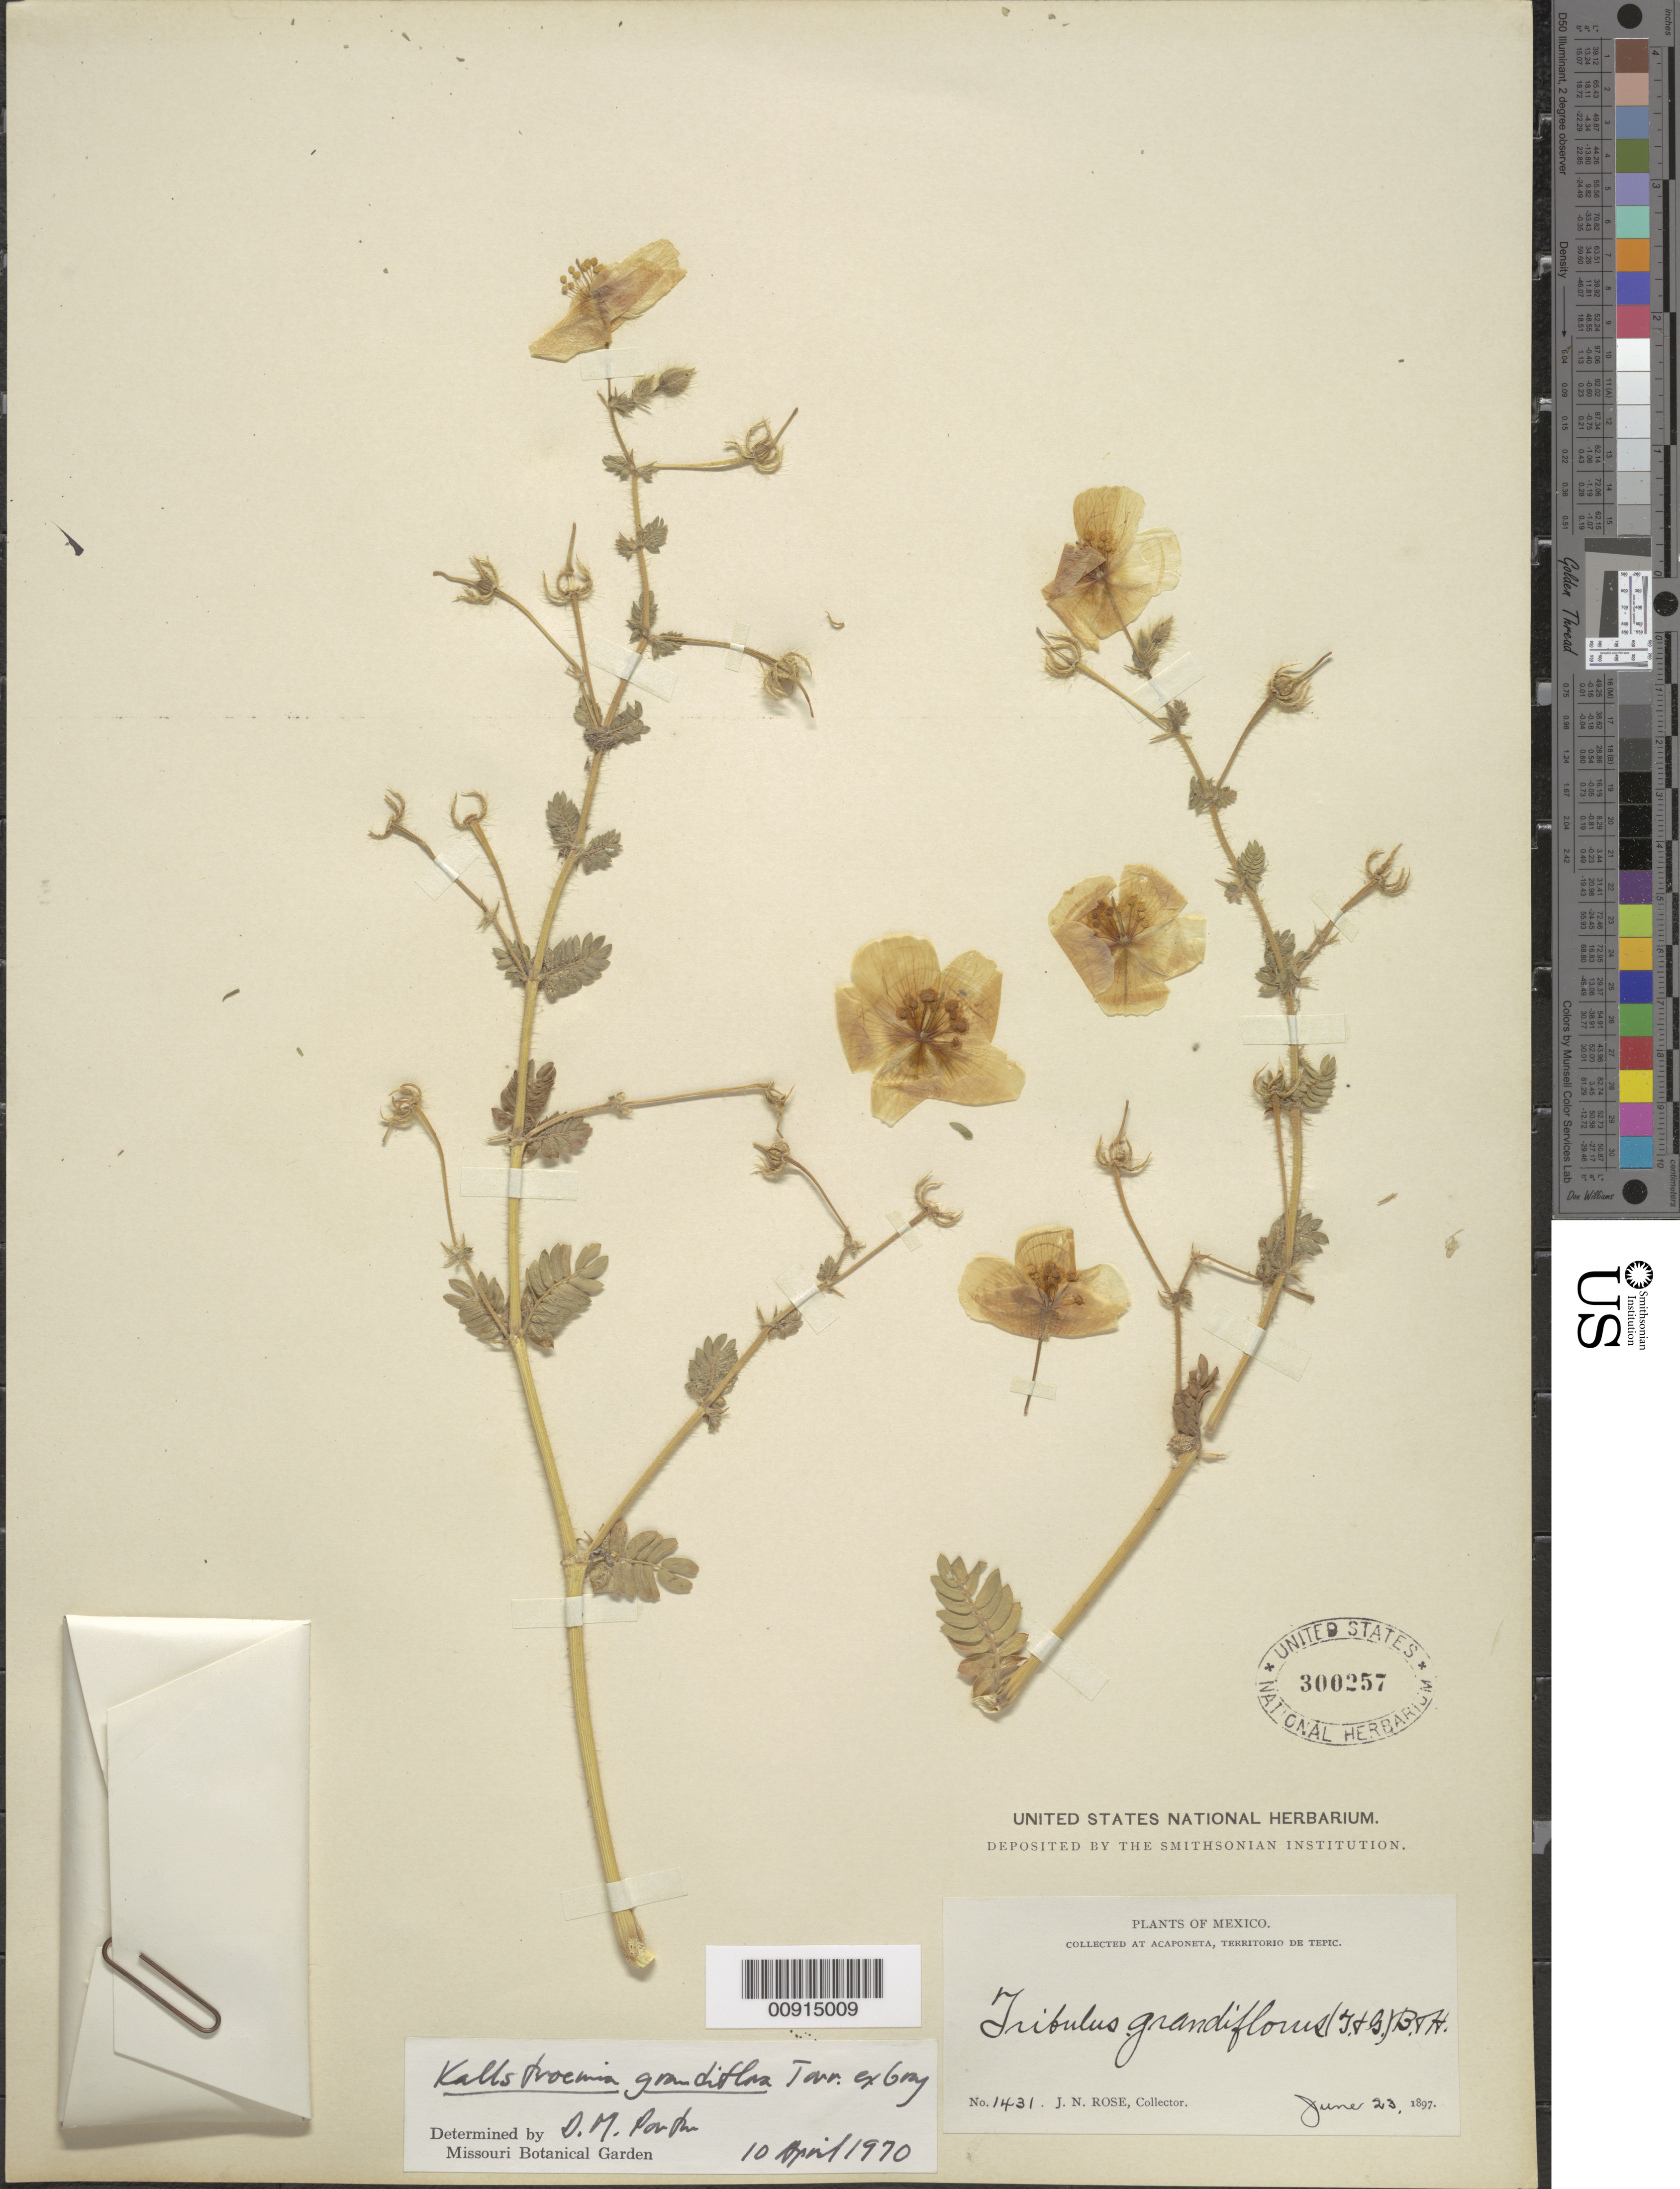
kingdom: Plantae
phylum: Tracheophyta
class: Magnoliopsida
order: Zygophyllales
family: Zygophyllaceae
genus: Kallstroemia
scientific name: Kallstroemia grandiflora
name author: Torr. ex A. Gray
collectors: J. N. Rose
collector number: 1431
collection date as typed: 23 Jun 1897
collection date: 1897-06-23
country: Mexico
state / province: Nayarit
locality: Acaponeta, Territorio de Tepic.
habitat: Grows in dry sandy places.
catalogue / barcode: US 300257